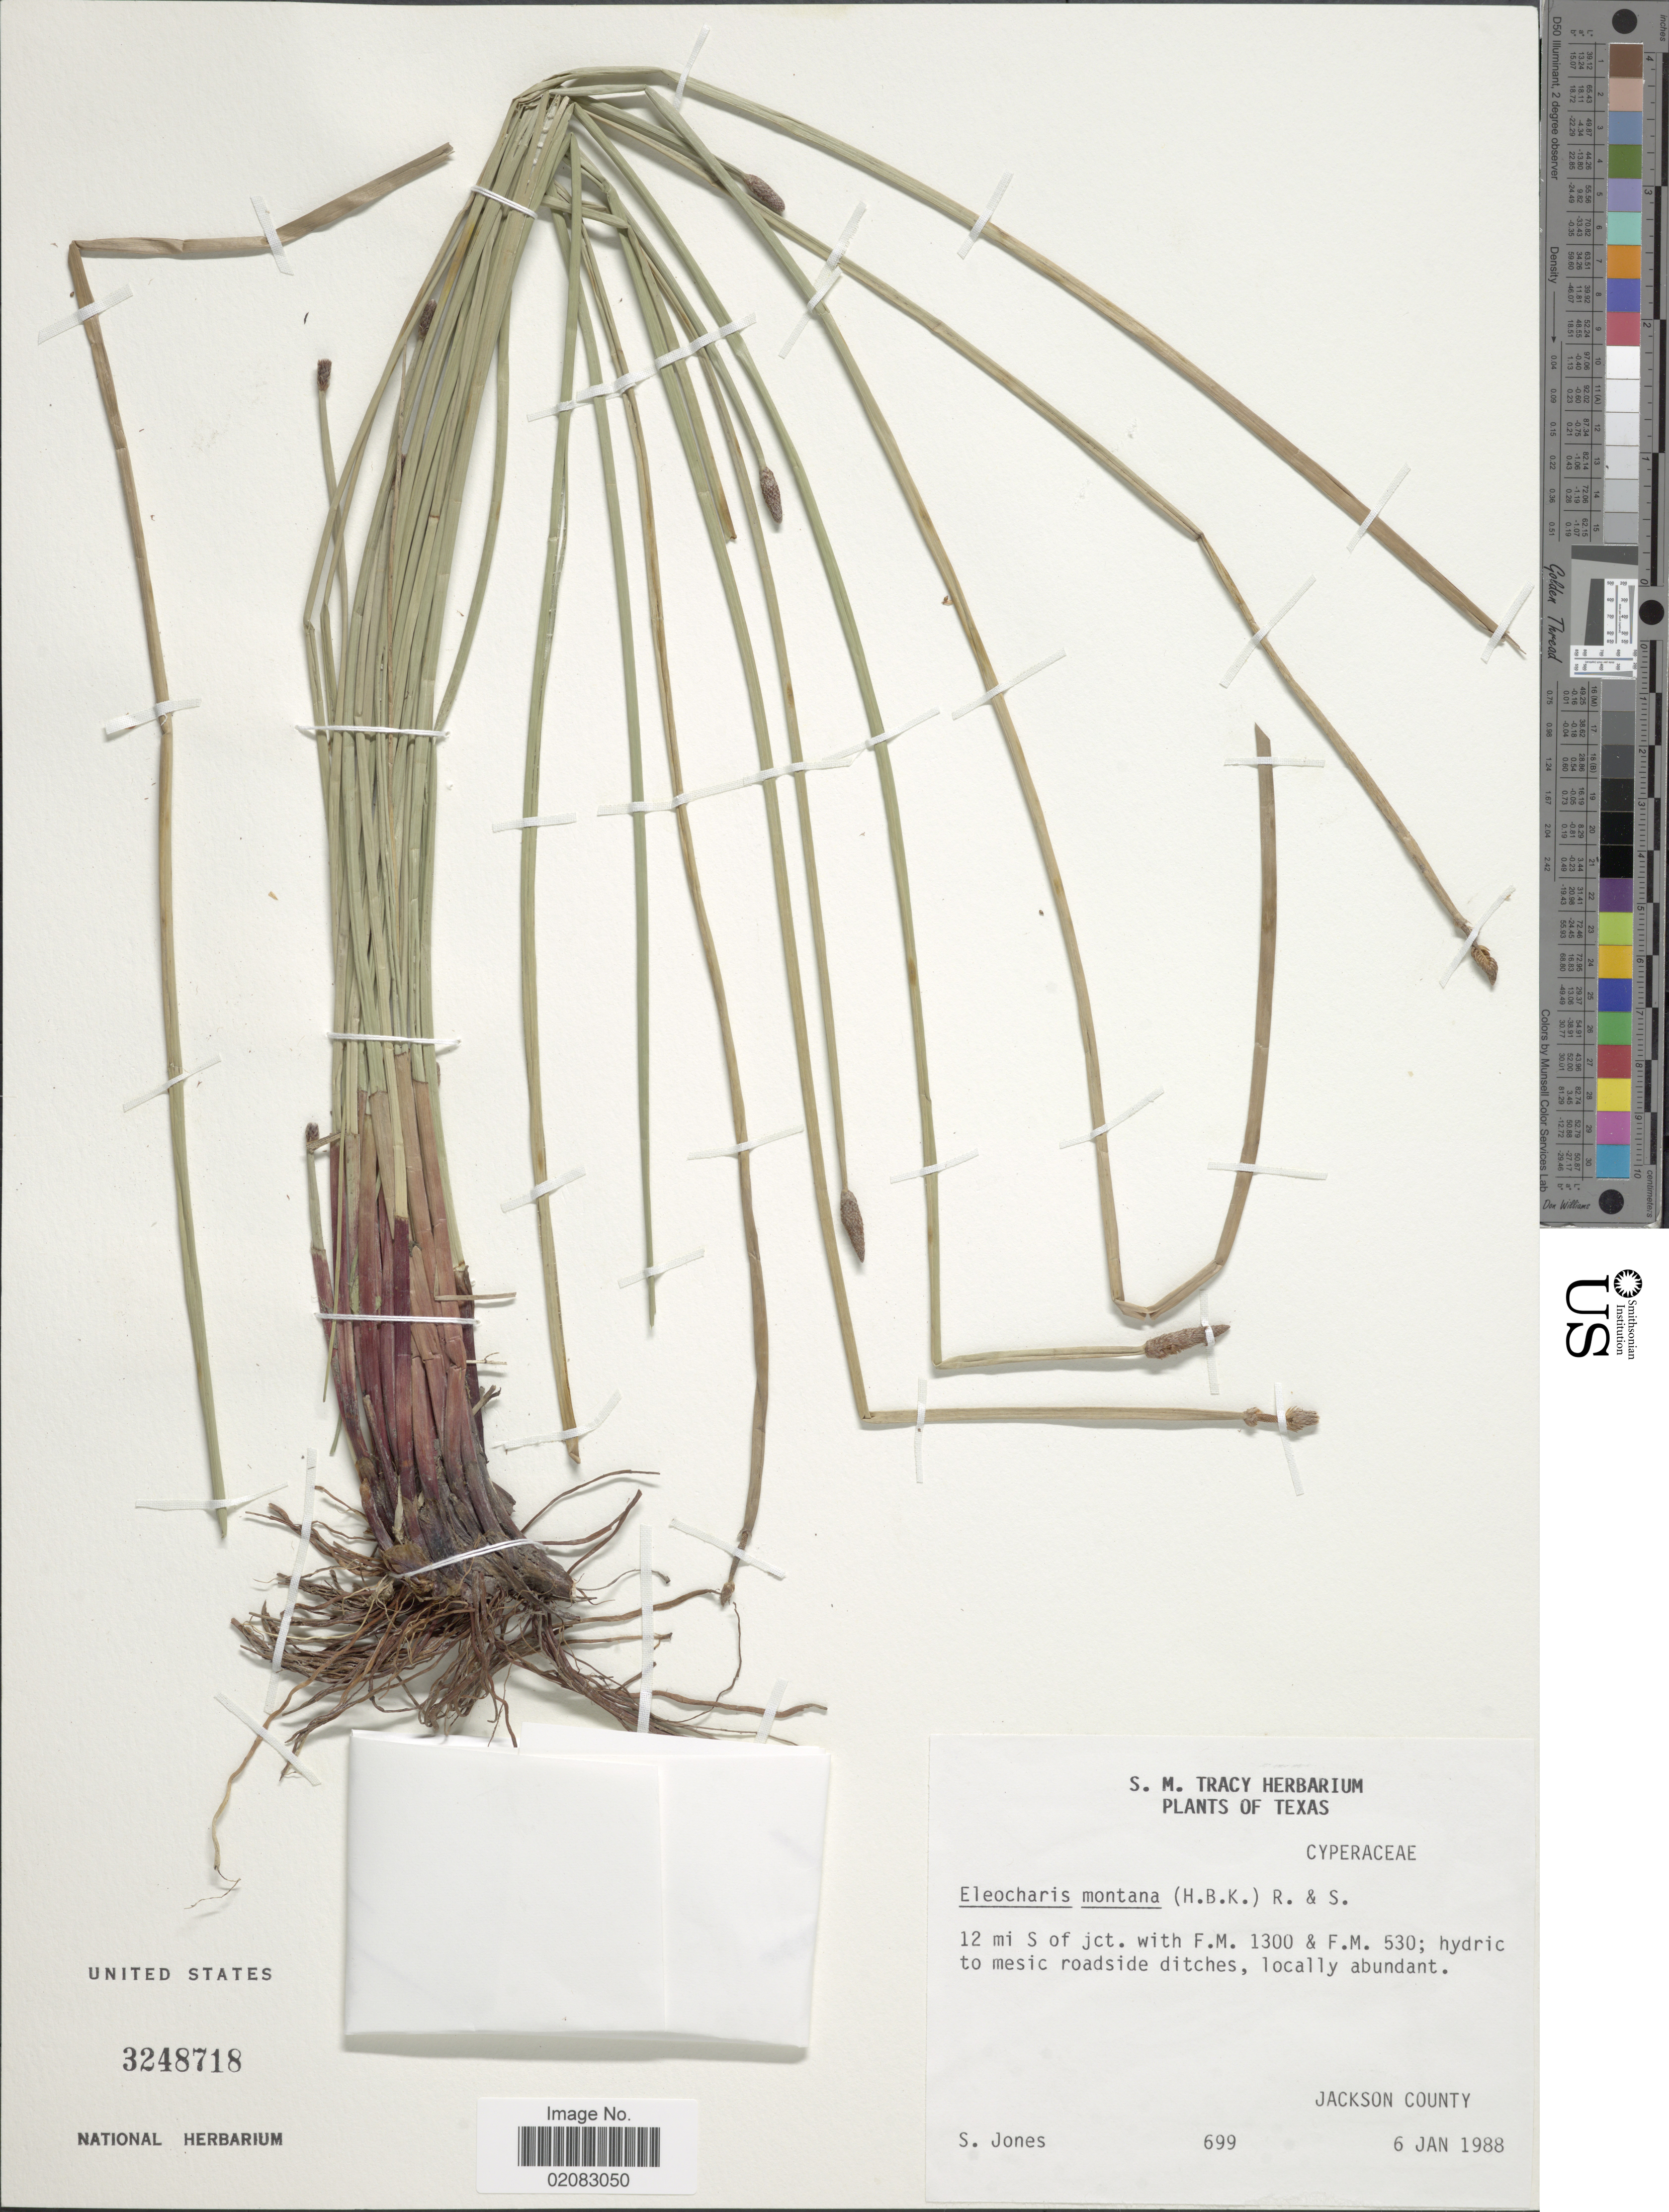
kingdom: Plantae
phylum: Tracheophyta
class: Liliopsida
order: Poales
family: Cyperaceae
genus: Eleocharis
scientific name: Eleocharis montana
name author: (Kunth) Roem. & Schult.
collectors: S. Jones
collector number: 699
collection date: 1988-01-06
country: United States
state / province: Texas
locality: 12 mi S of jct with F.M. 1300 7 F.M. 530; Jackson County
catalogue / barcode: US 3248718